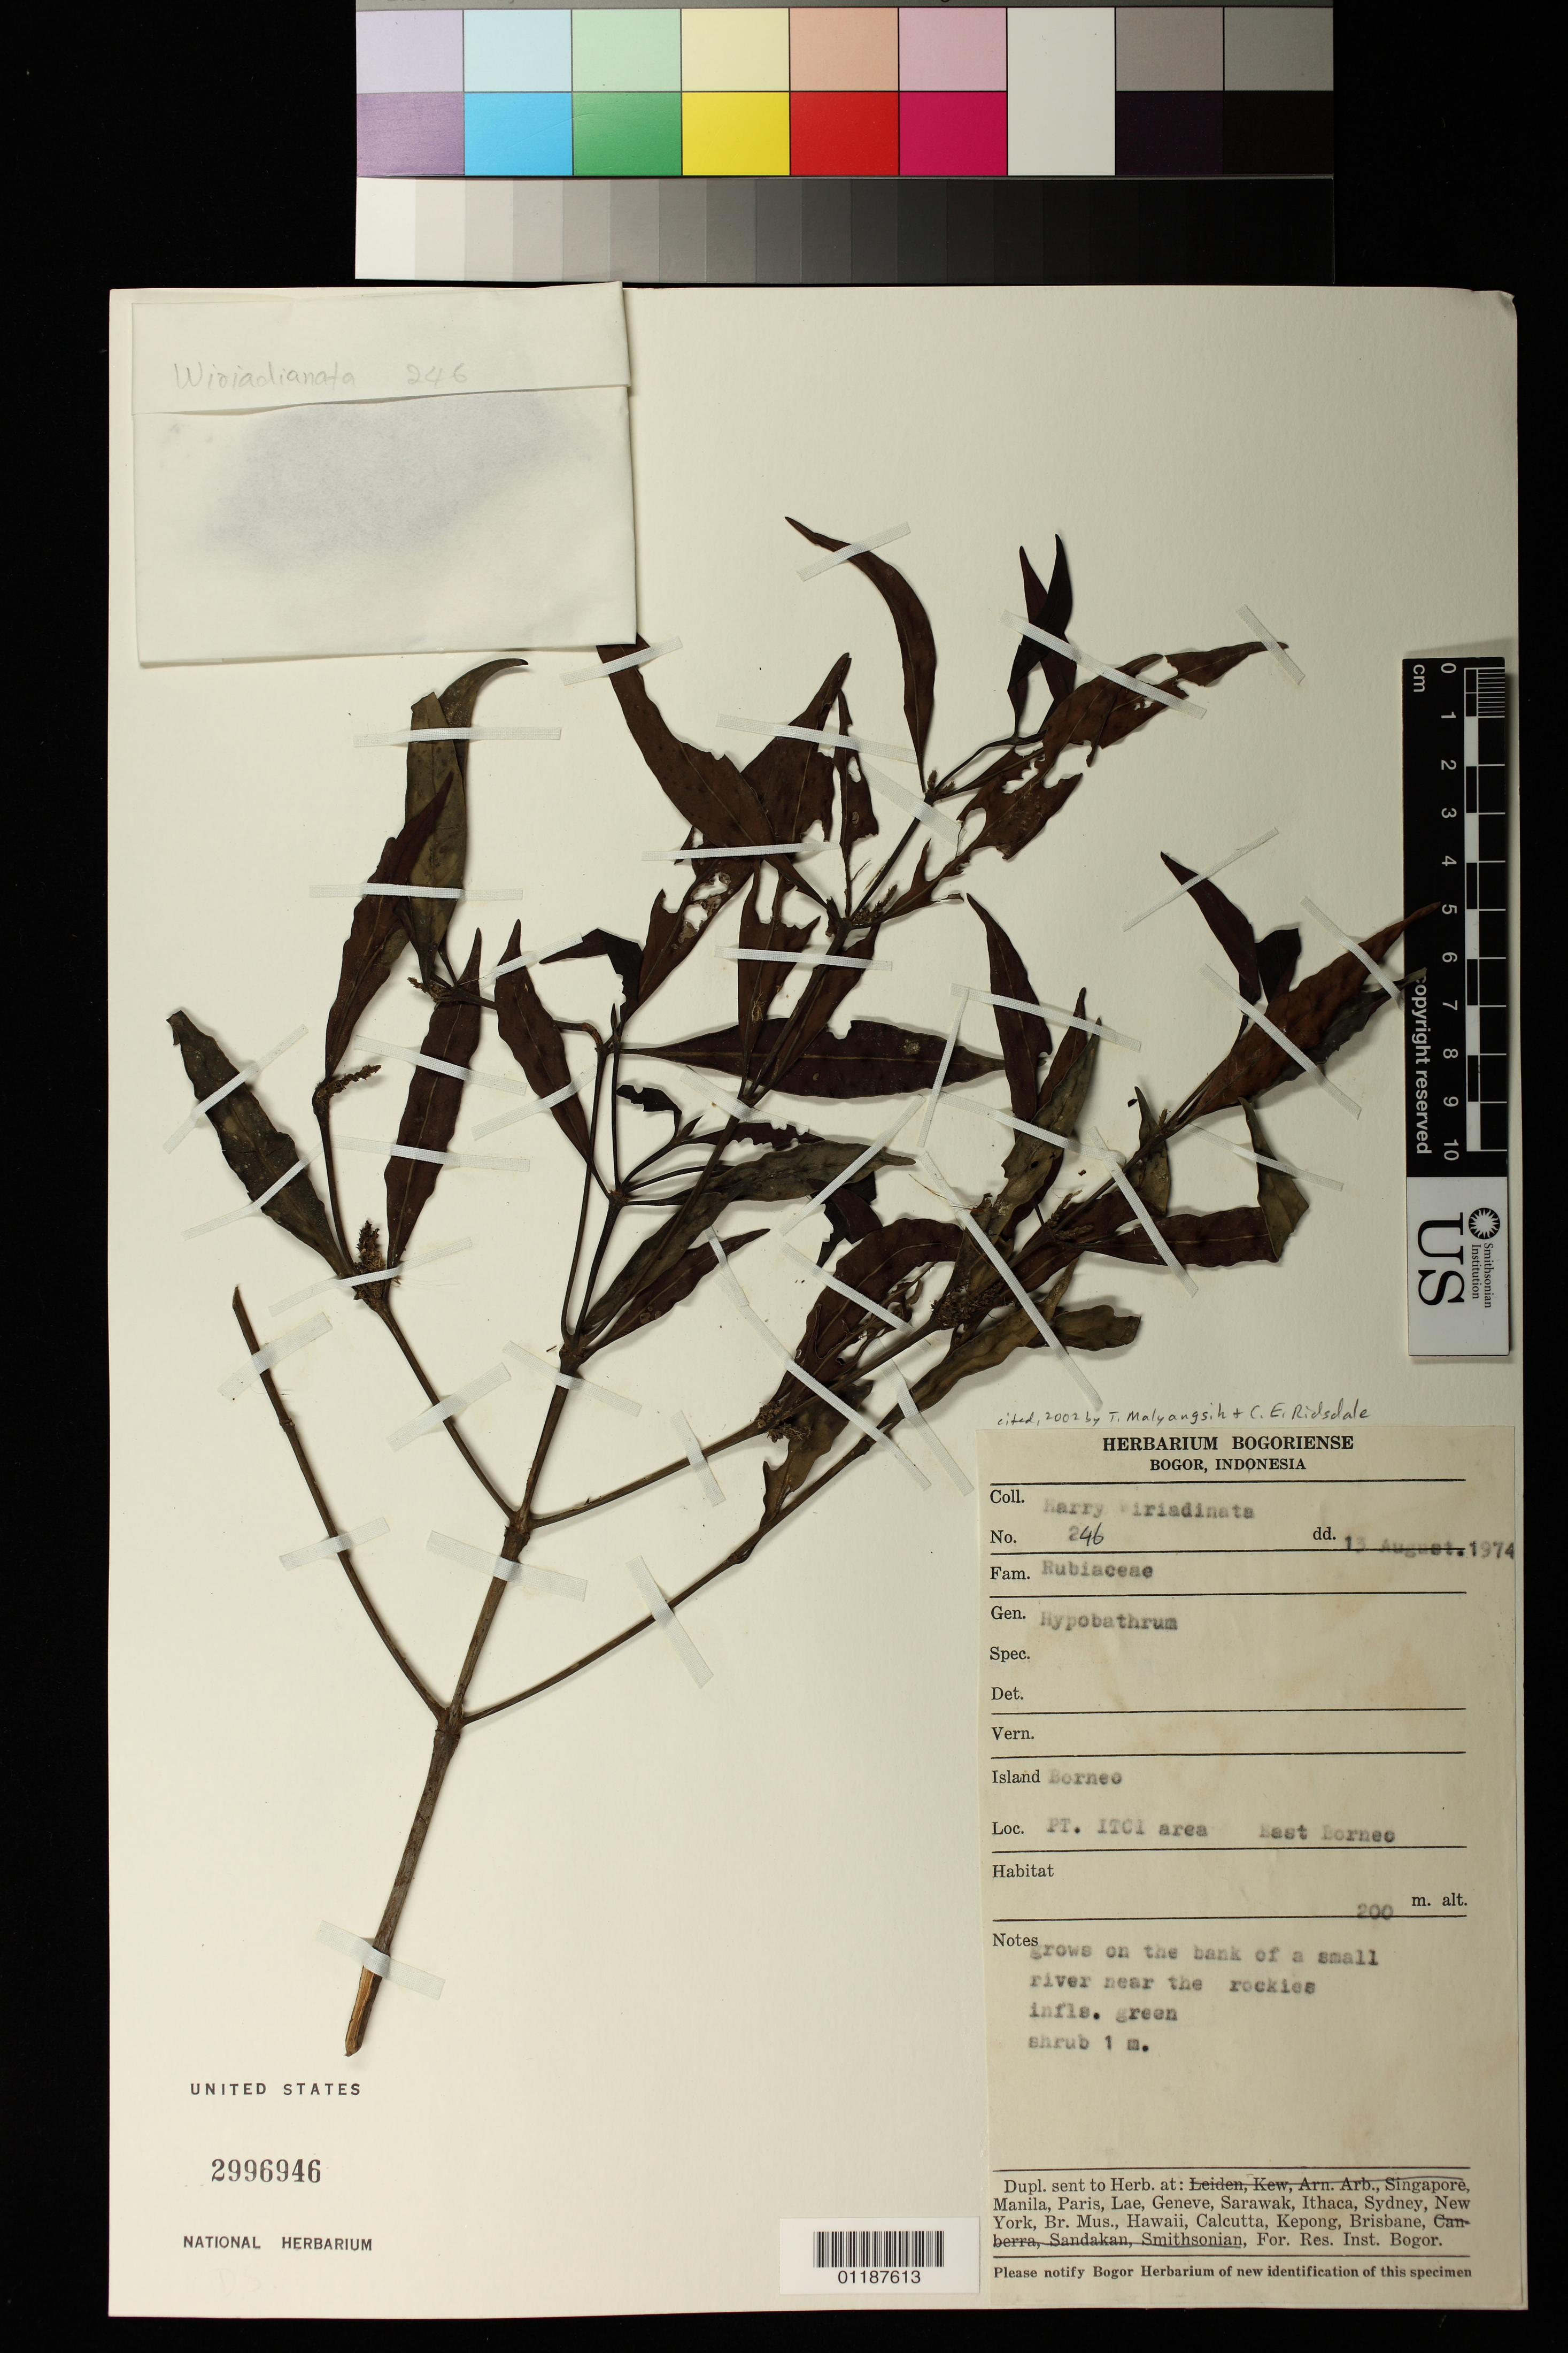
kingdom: Plantae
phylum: Tracheophyta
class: Magnoliopsida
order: Gentianales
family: Rubiaceae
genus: Hypobathrum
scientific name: Hypobathrum sp.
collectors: H. Wiriadinata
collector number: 246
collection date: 1974-08-13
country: Indonesia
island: Borneo I.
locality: PT. ITCI area, Bast Borneo, Bogor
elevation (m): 200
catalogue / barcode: US 2996946